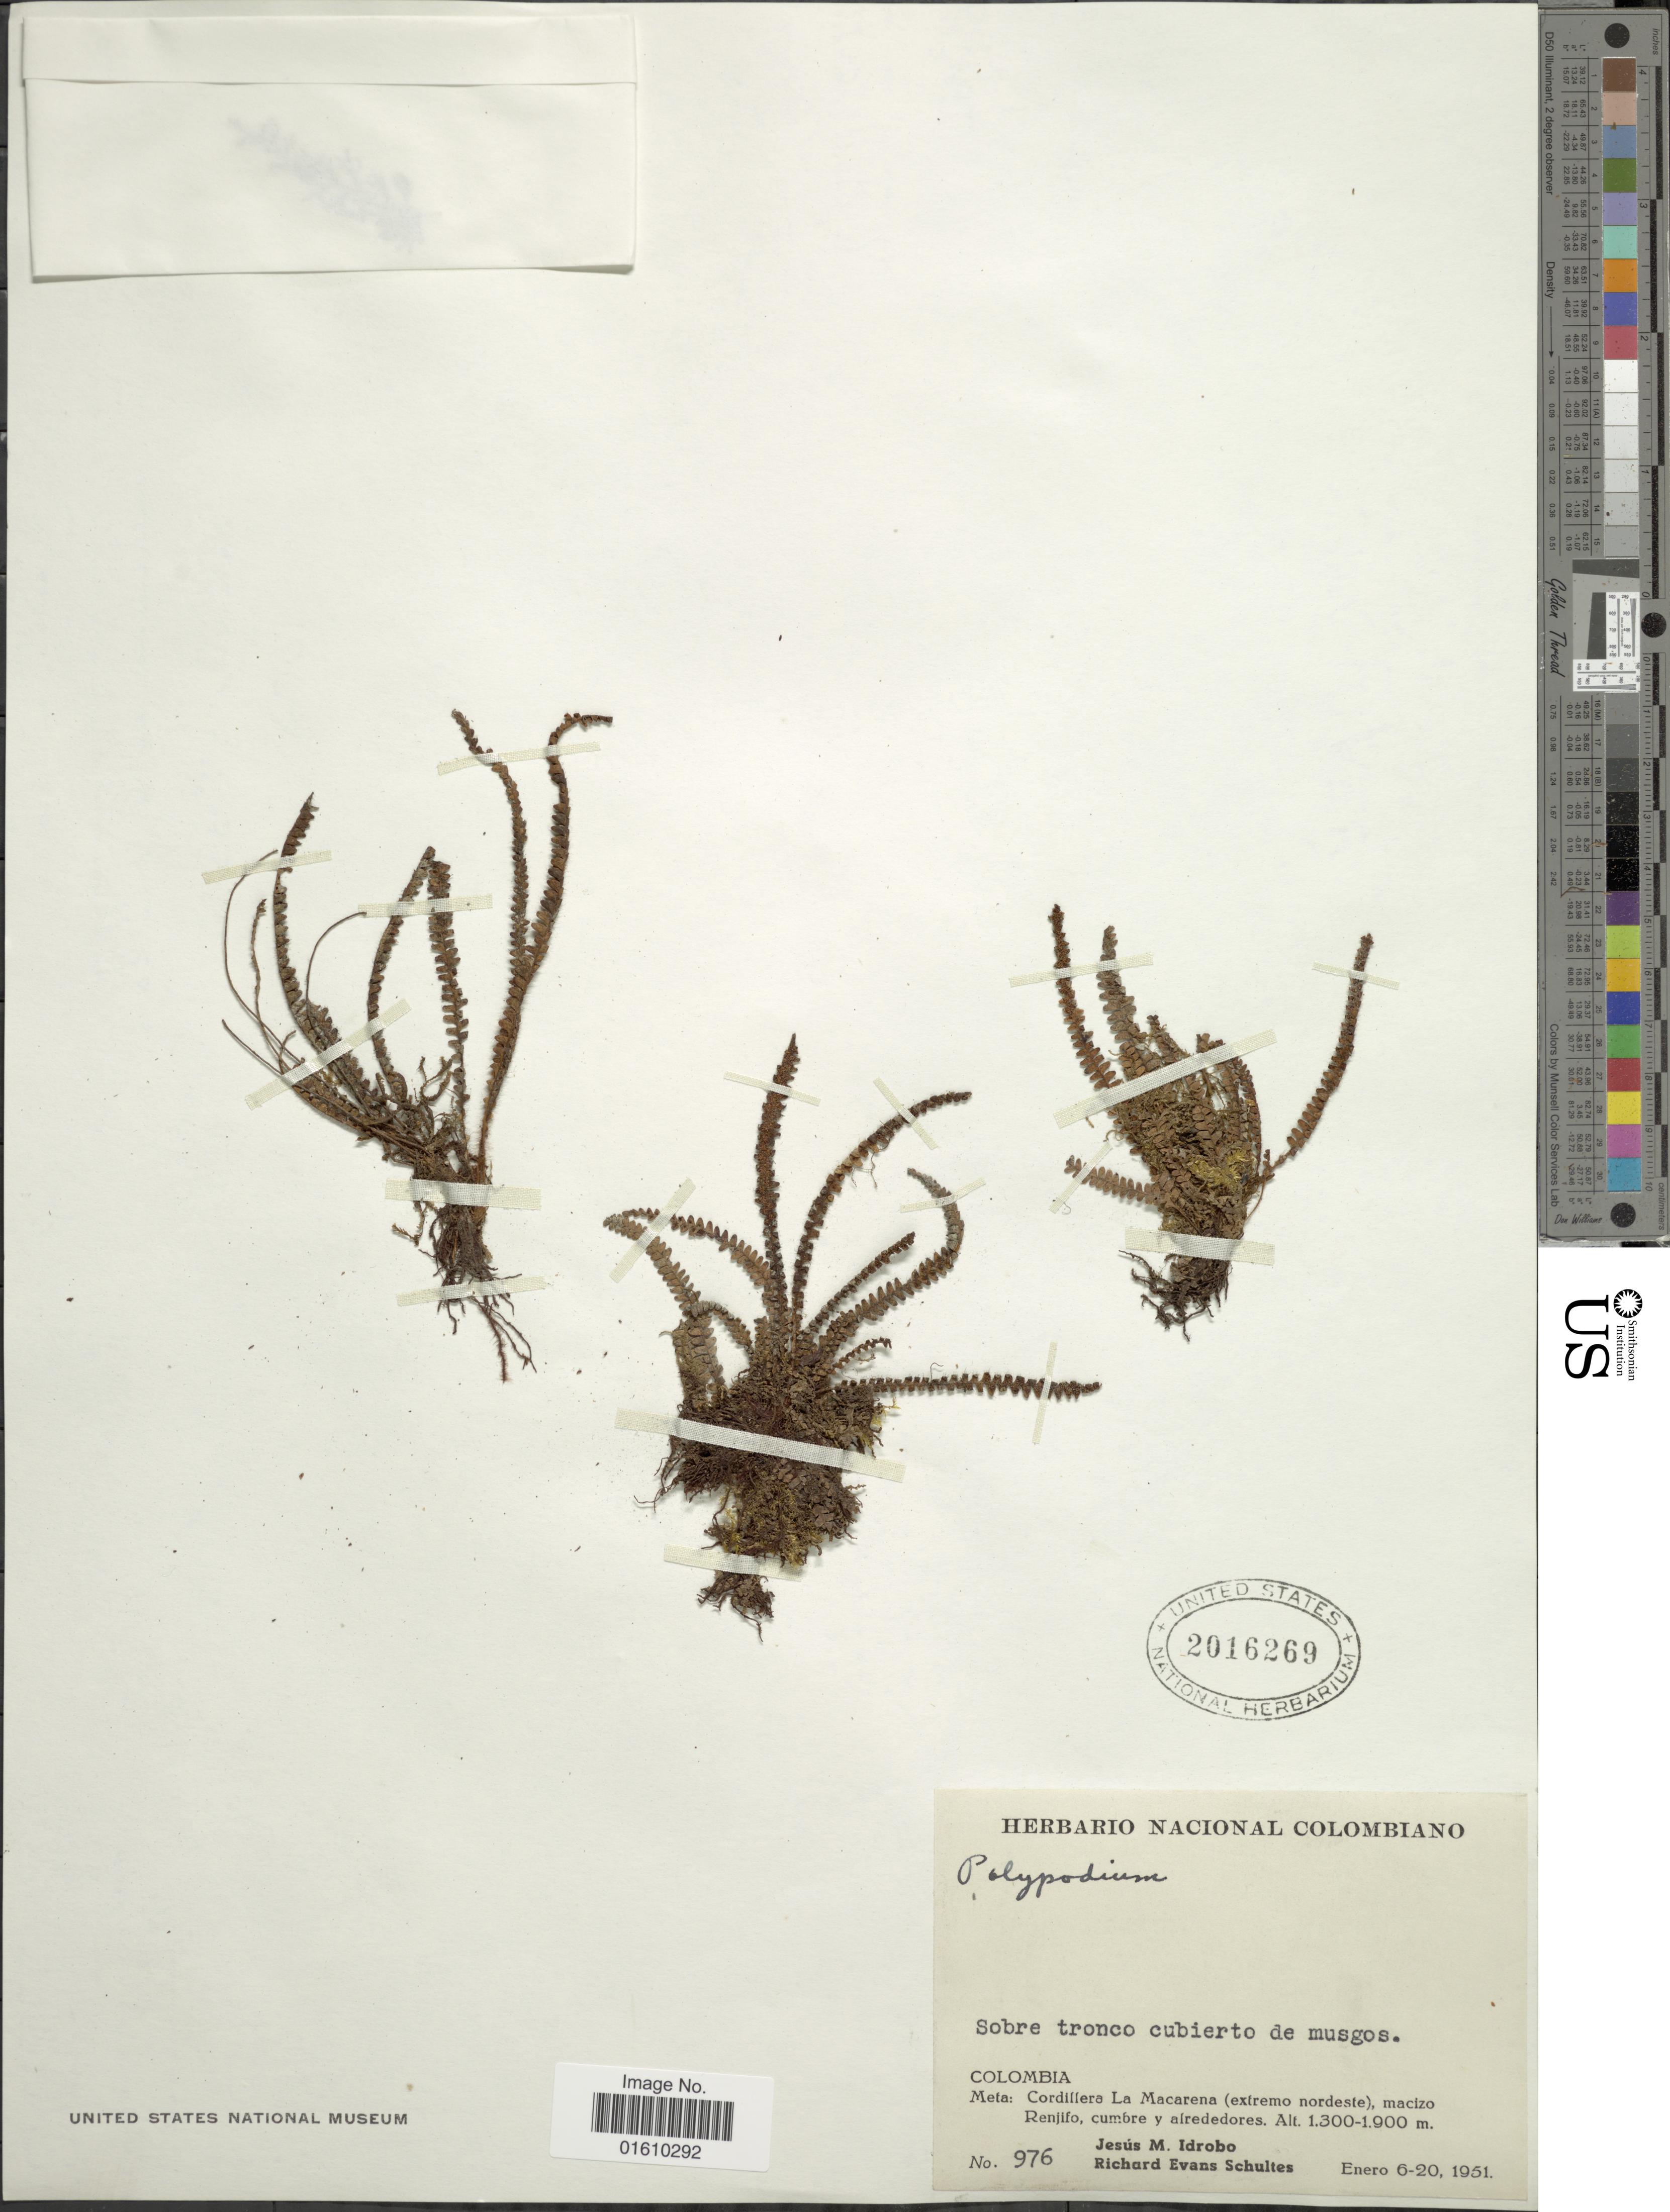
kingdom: Plantae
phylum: Tracheophyta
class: Polypodiopsida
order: Polypodiales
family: Polypodiaceae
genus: Melpomene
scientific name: Melpomene sp.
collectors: J. M. Idrobo & R. E. Schultes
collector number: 976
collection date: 1951-01-06/1951-01-20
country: Colombia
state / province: Meta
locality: Cordillera La Macarena (extremo nordeste), macizo Renjifo, cumbre y alrededores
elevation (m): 1300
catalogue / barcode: US 2016269